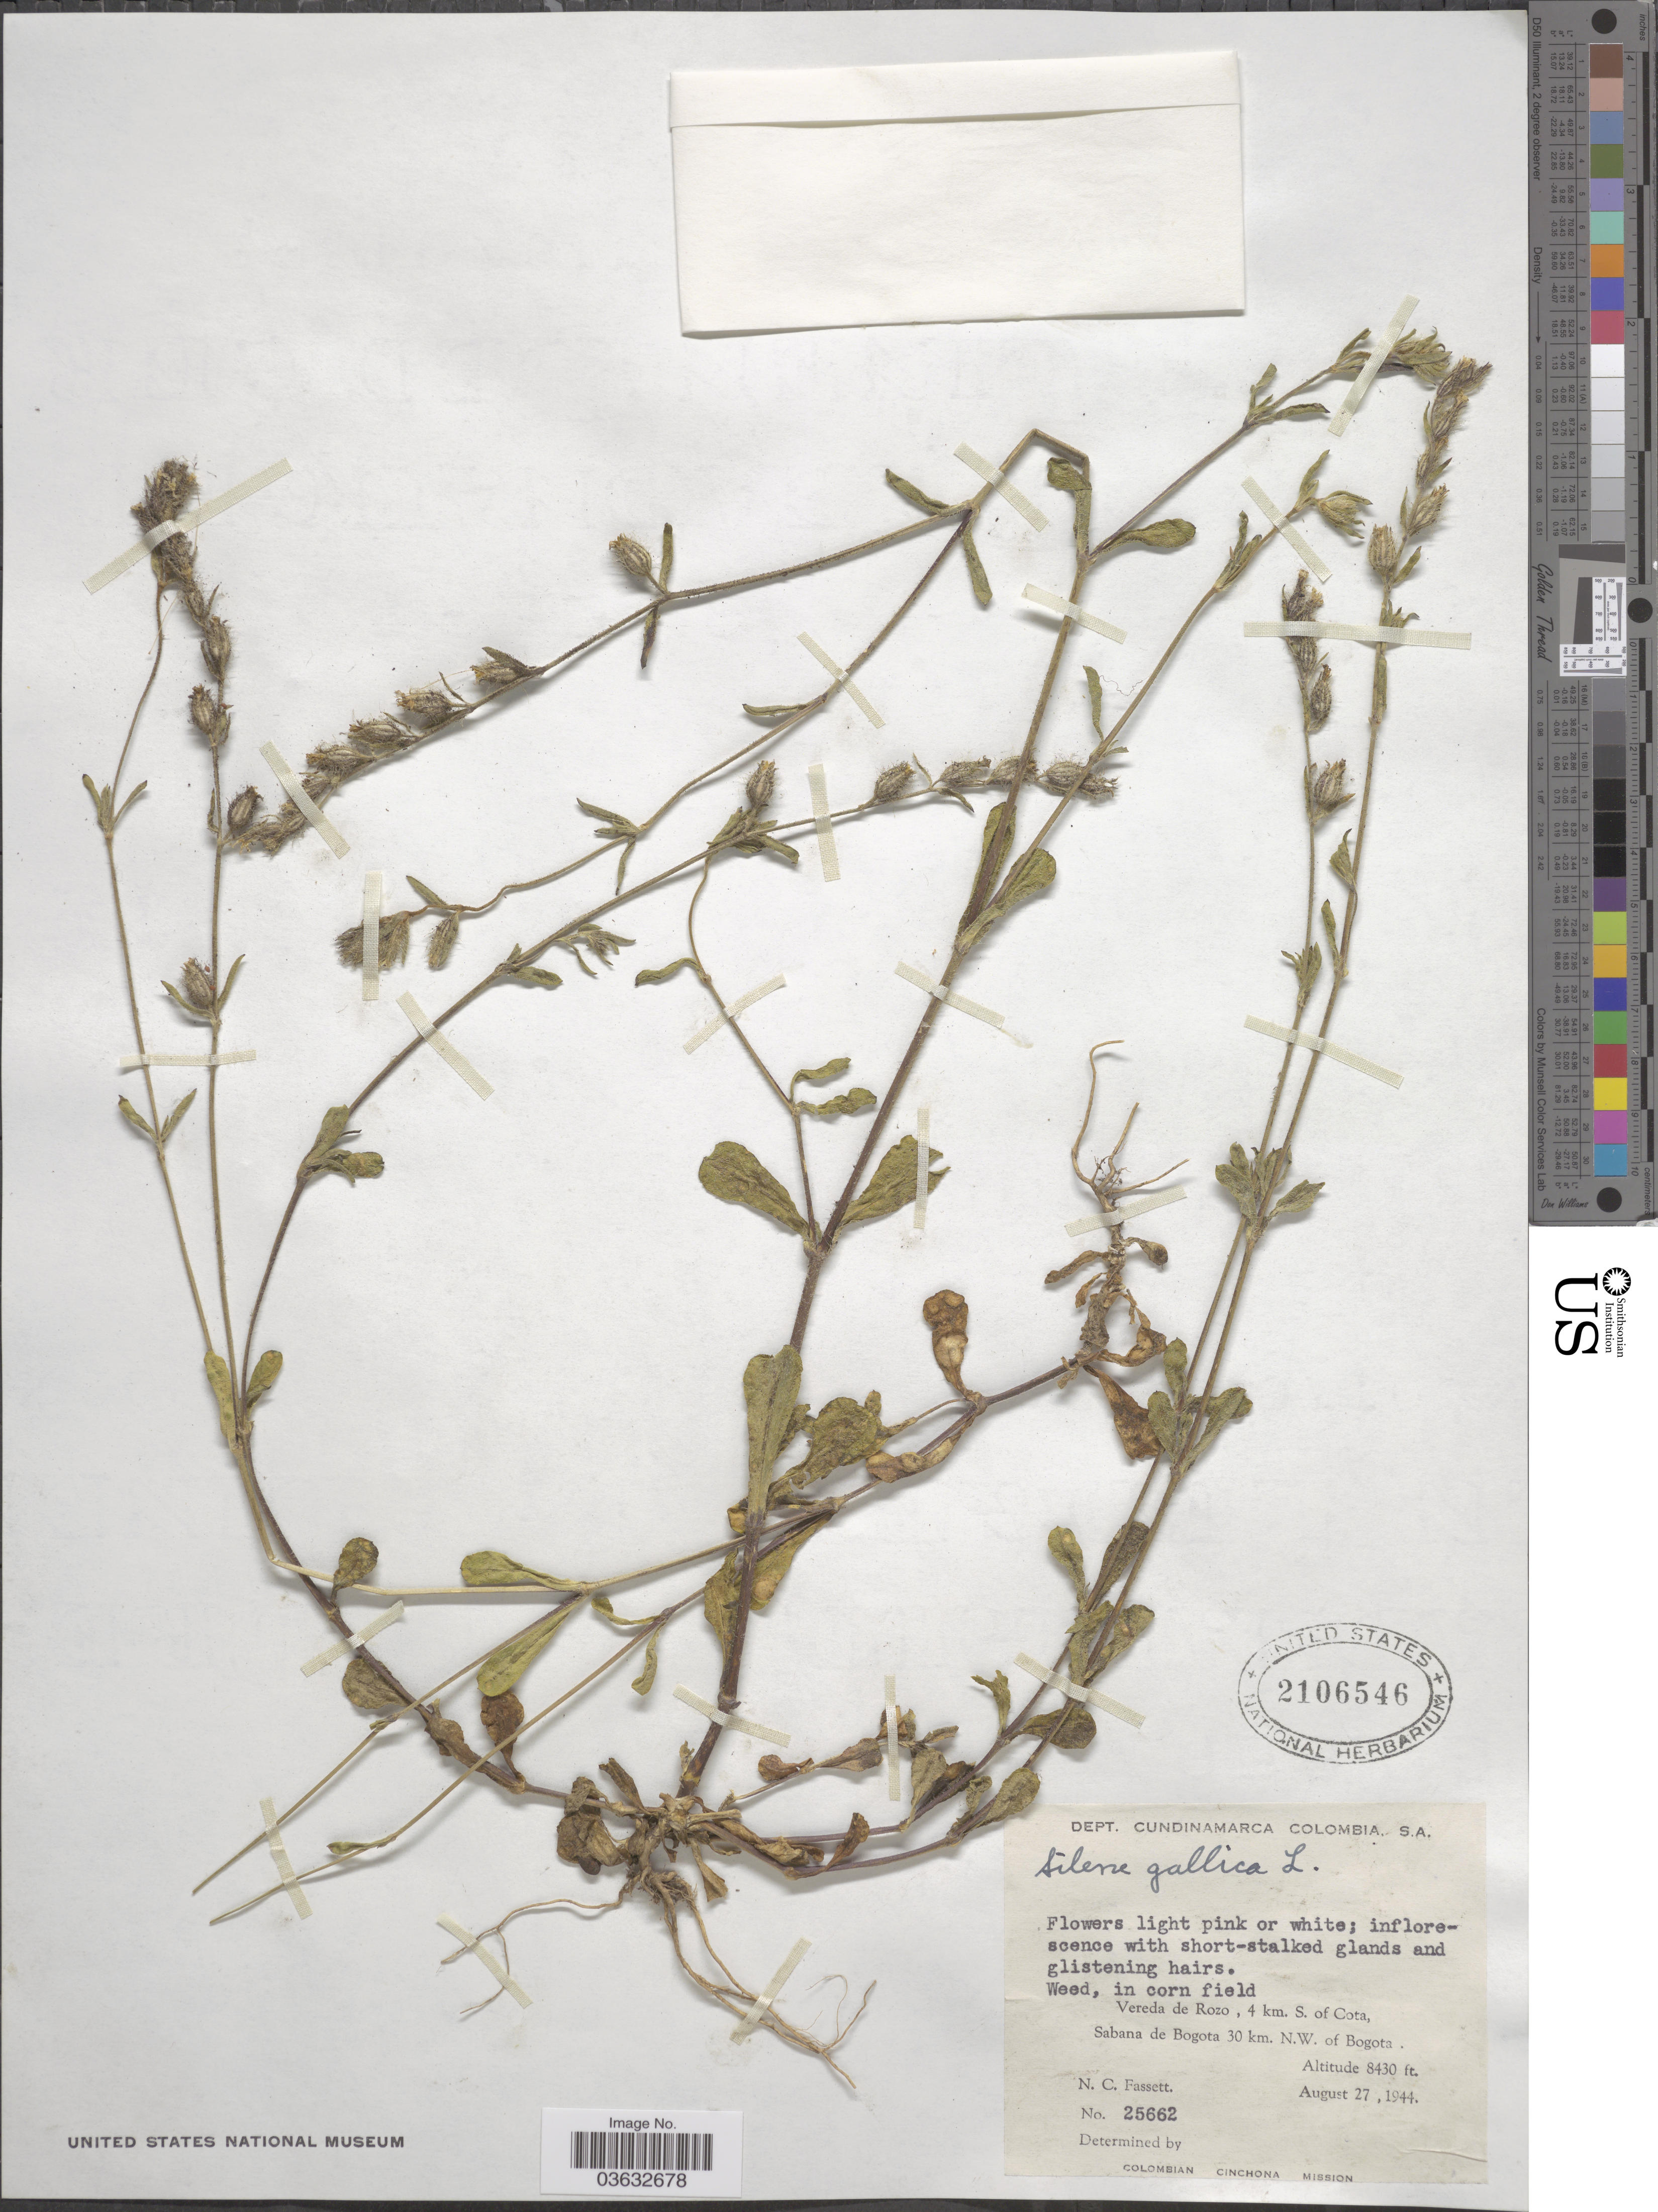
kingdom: Plantae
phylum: Tracheophyta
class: Magnoliopsida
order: Caryophyllales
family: Caryophyllaceae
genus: Silene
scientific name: Silene gallica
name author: L.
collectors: N. C. Fassett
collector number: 25662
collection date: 1944-08-27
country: Colombia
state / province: Cundinamarca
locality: Dept. Cundinamarca. Vereda de Rozo, 4 km. S. of Cota, Sabana de Bogota 30 km. N.W. of Bogota.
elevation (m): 2569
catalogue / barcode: US 2106546